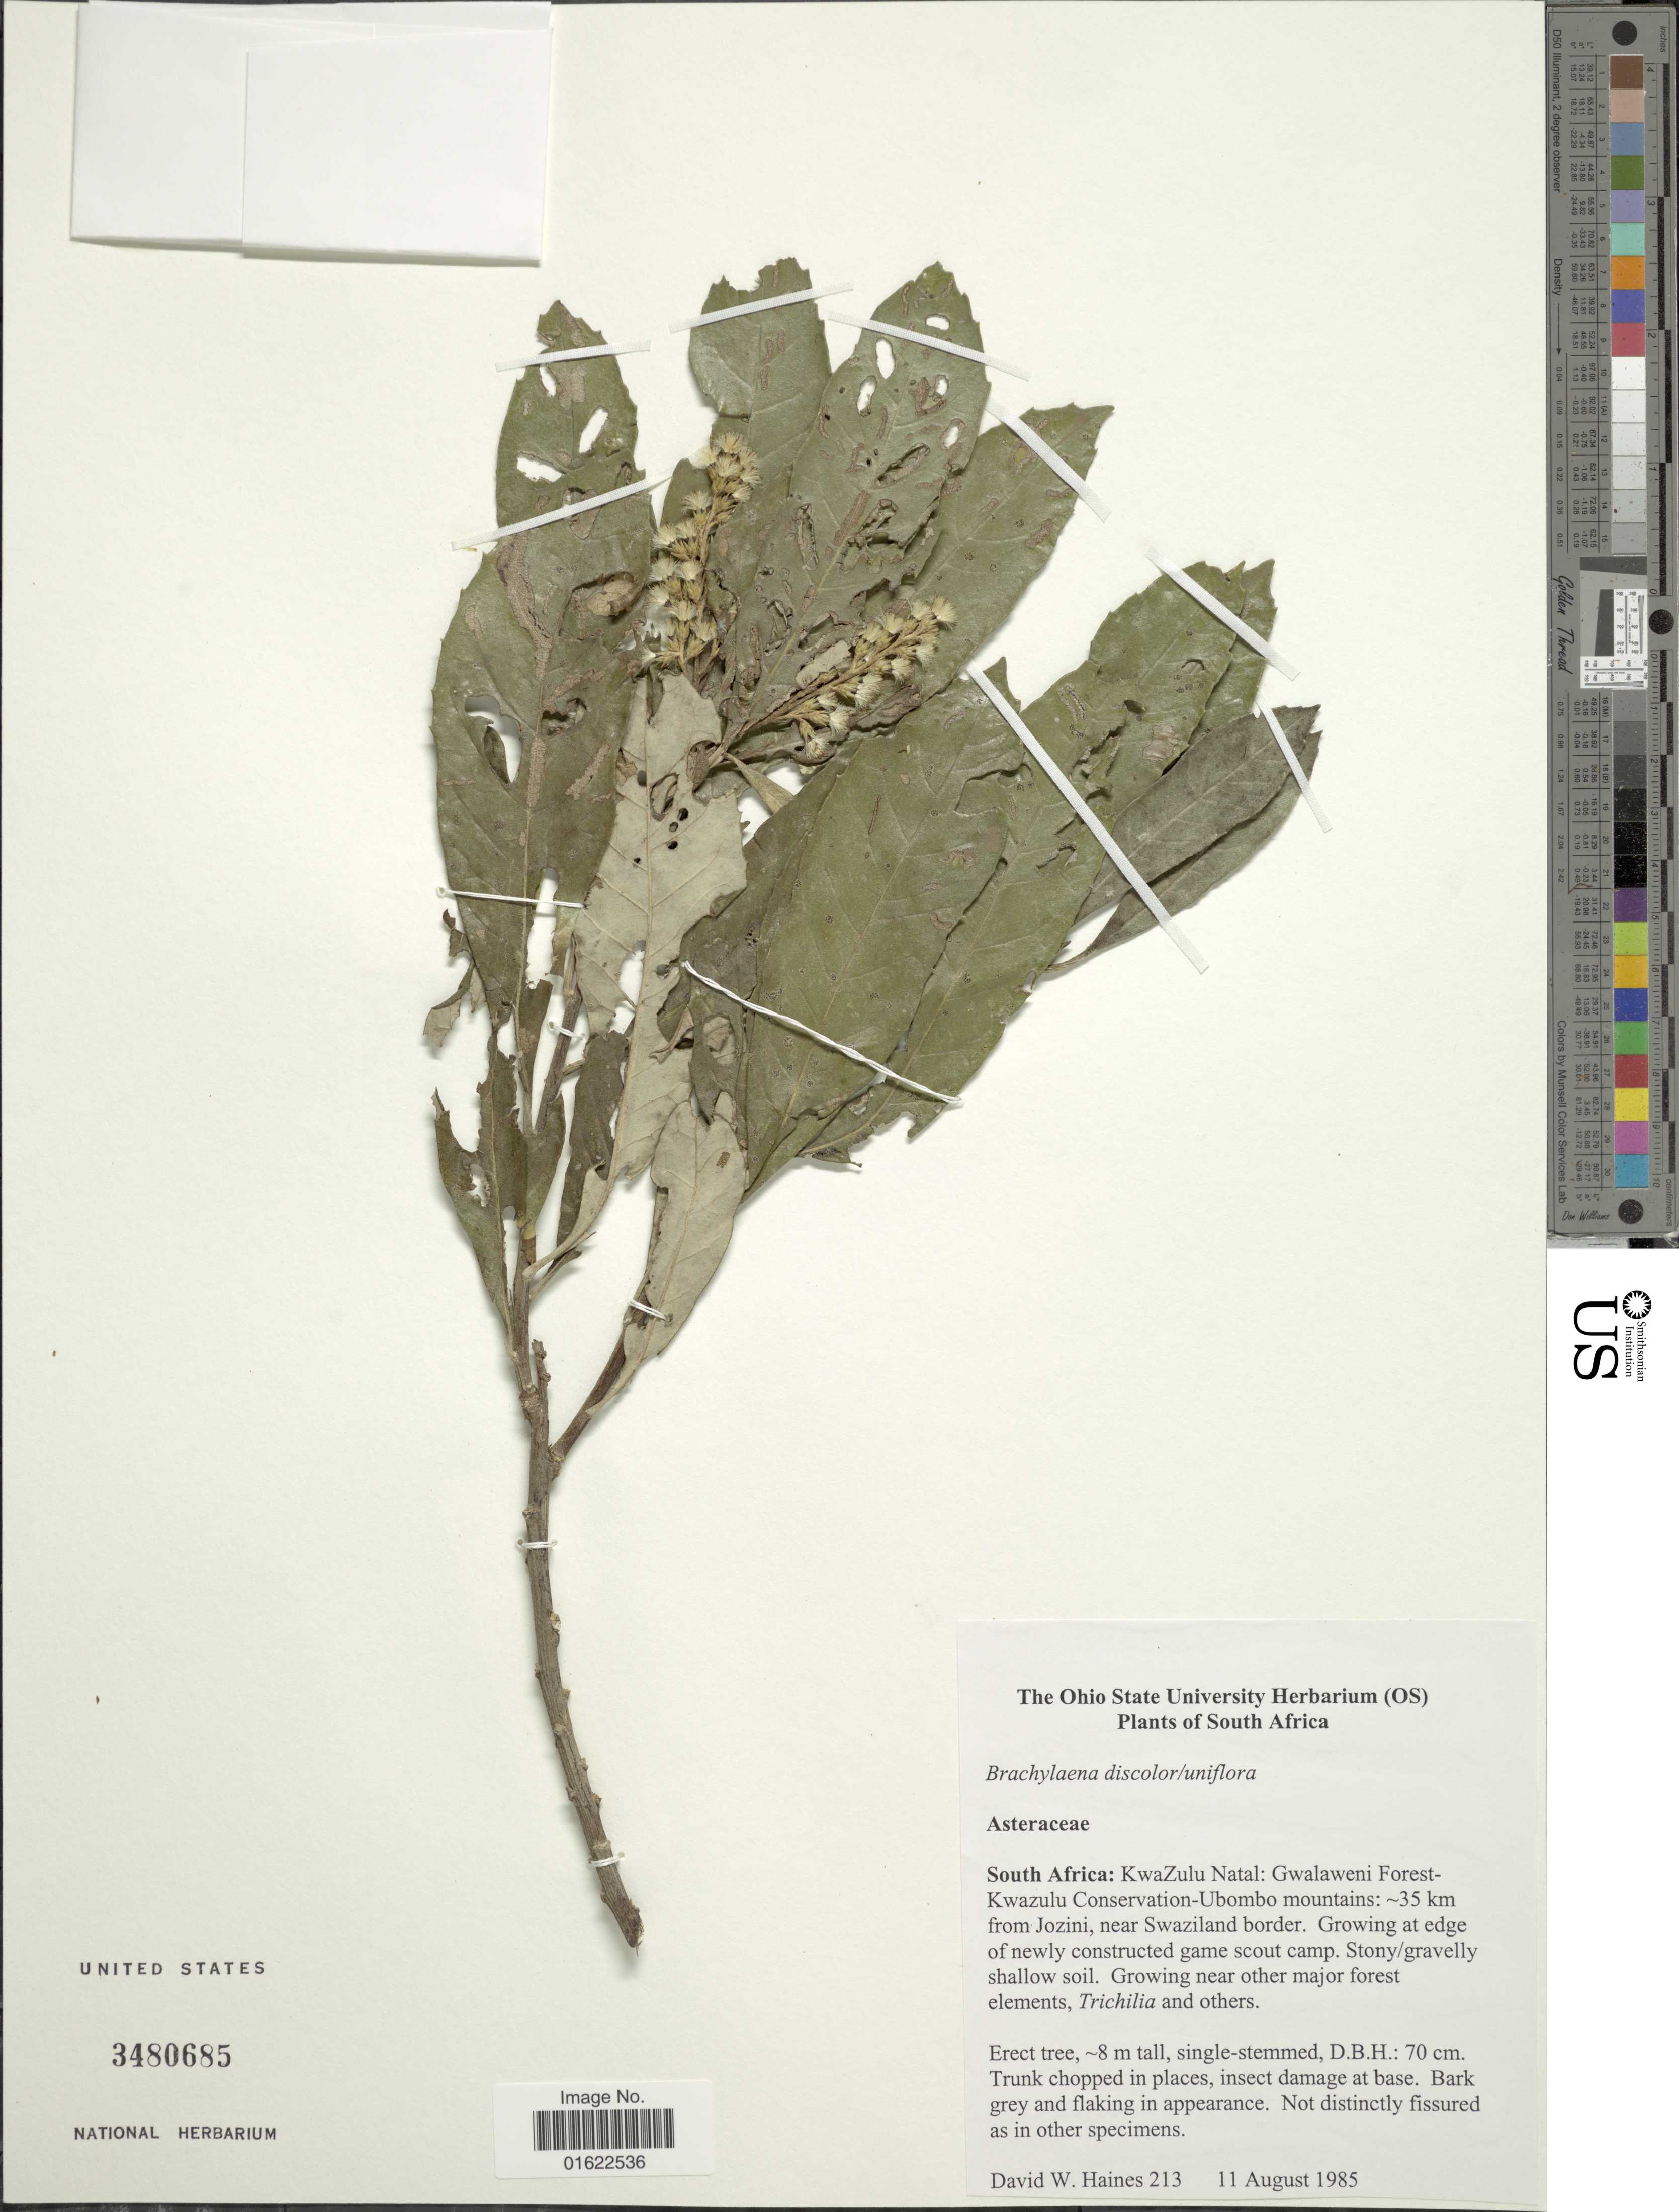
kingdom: Plantae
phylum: Tracheophyta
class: Magnoliopsida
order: Asterales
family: Asteraceae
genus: Brachylaena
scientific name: Brachylaena uniflora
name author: Harv.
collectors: D. Haines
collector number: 213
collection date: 1985-08-11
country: South Africa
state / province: KwaZulu-Natal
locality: Gwalaweni Forest-Kwazulu Conservation-Ubombo mountains: 35 km from Jozini, near Swaziland border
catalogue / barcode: US 3480685